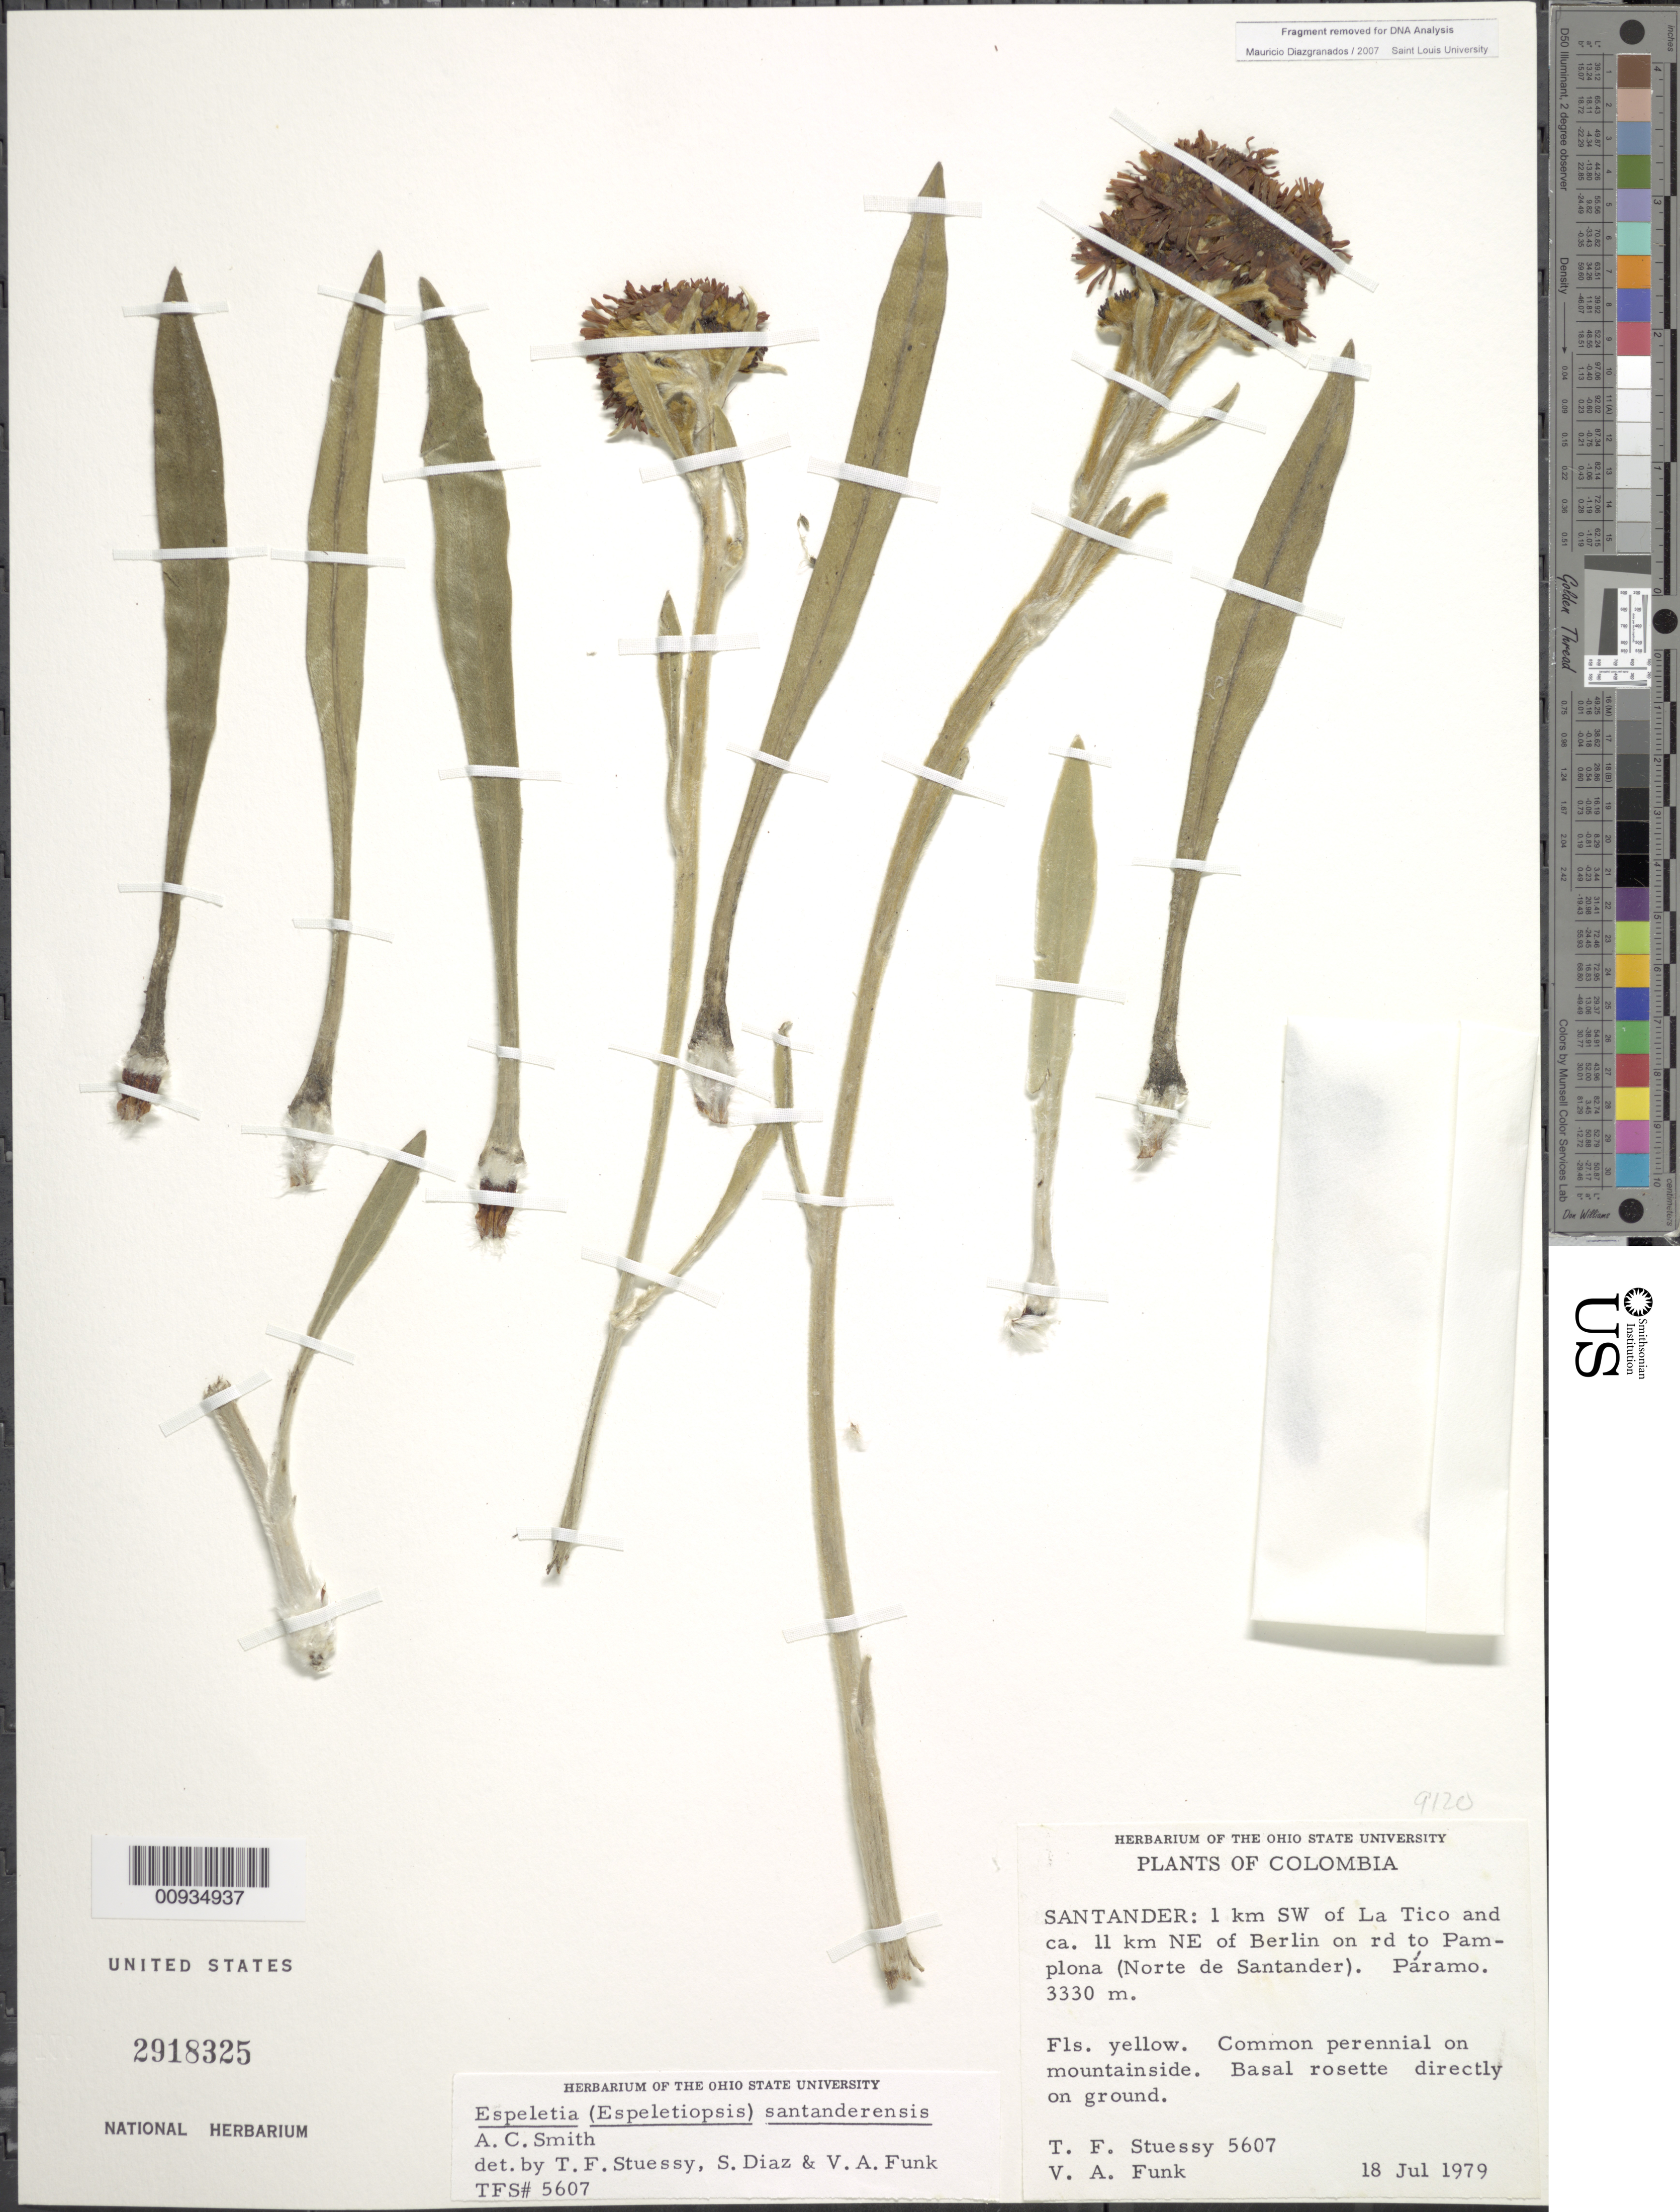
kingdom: Plantae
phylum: Tracheophyta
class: Magnoliopsida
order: Asterales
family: Asteraceae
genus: Espeletiopsis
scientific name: Espeletiopsis santanderensis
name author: (A.C. Sm.) Cuatrec.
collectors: T. Stuessy & V. Funk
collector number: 5607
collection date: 1979-07-18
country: Colombia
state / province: Santander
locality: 1 km SW of La Tico and ca 11 km NE of Berlin on rd to Pamlplona (Norte de Santander)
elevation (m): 3330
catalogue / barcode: US 2918325